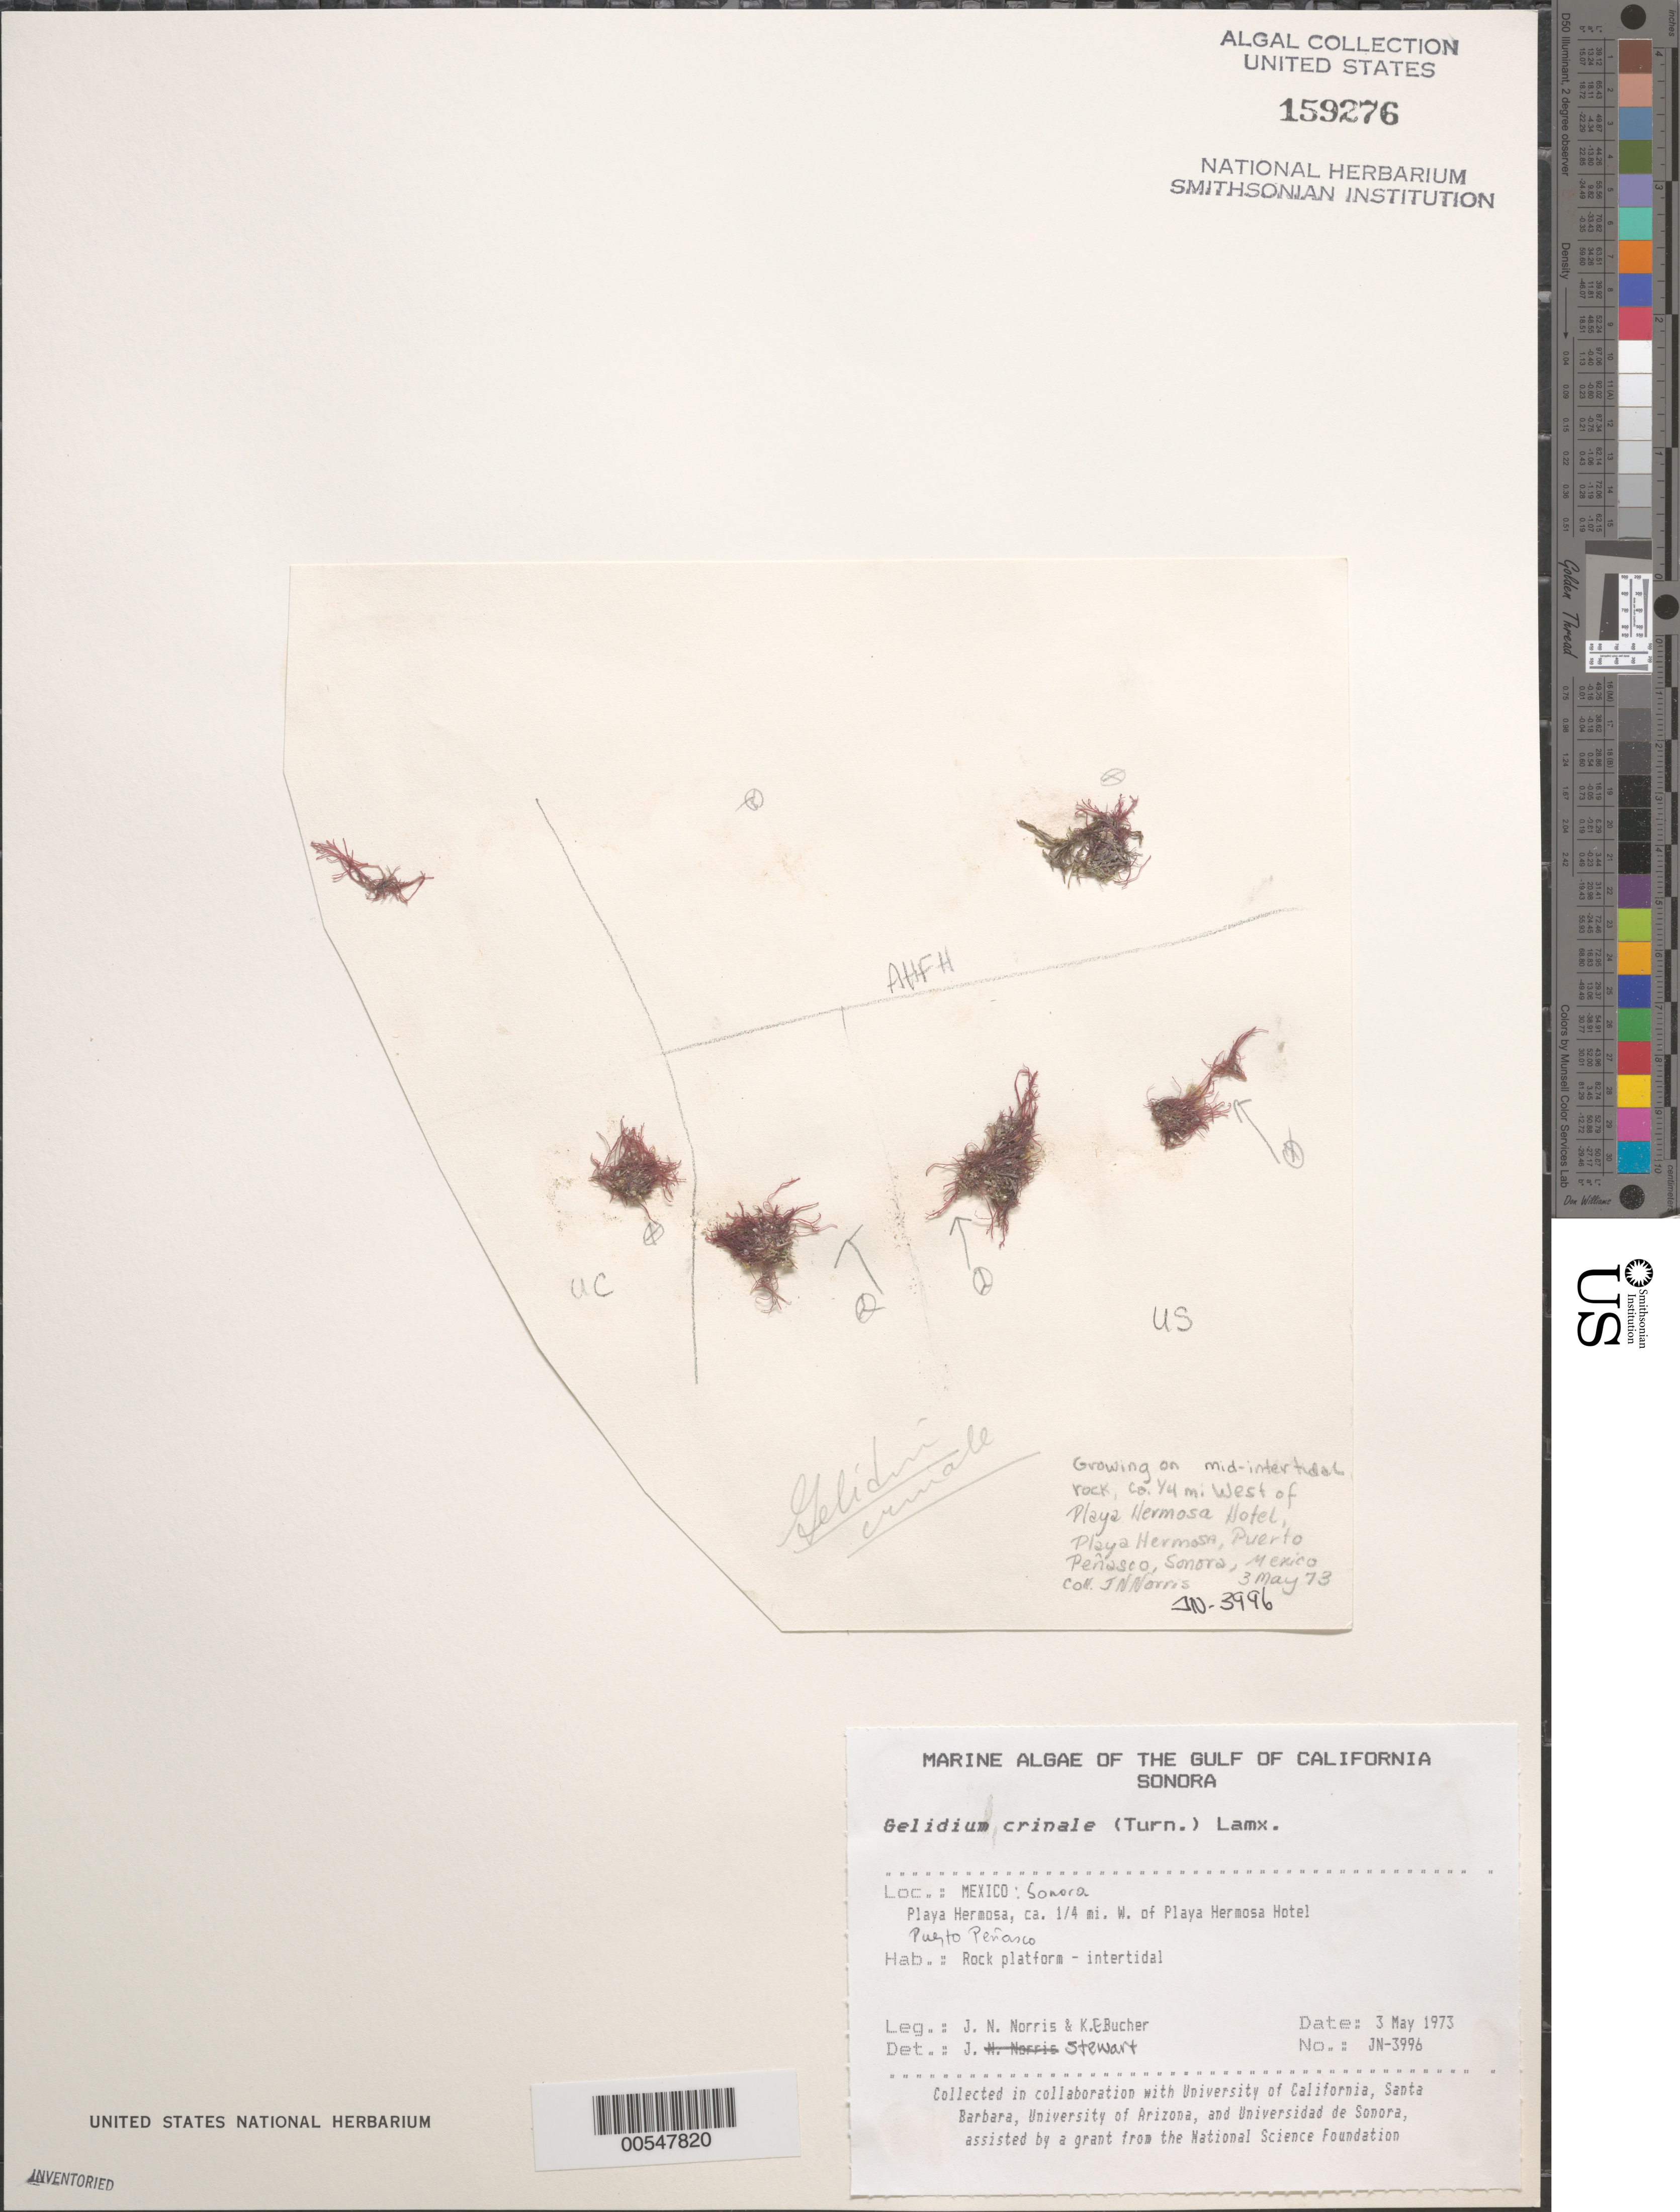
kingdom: Plantae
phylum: Rhodophyta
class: Florideophyceae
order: Gelidiales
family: Gelidiaceae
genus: Gelidium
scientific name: Gelidium crinale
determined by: Stewart, J.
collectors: J. N. Norris & K. E. Bucher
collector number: JN-3996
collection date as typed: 03 May 1973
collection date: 1973-05-03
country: Mexico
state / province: Sonora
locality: Playa Hermosa, Puerto Penasco, ca. 0.25 mile west of Playa Hermosa Hotel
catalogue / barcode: US 159276